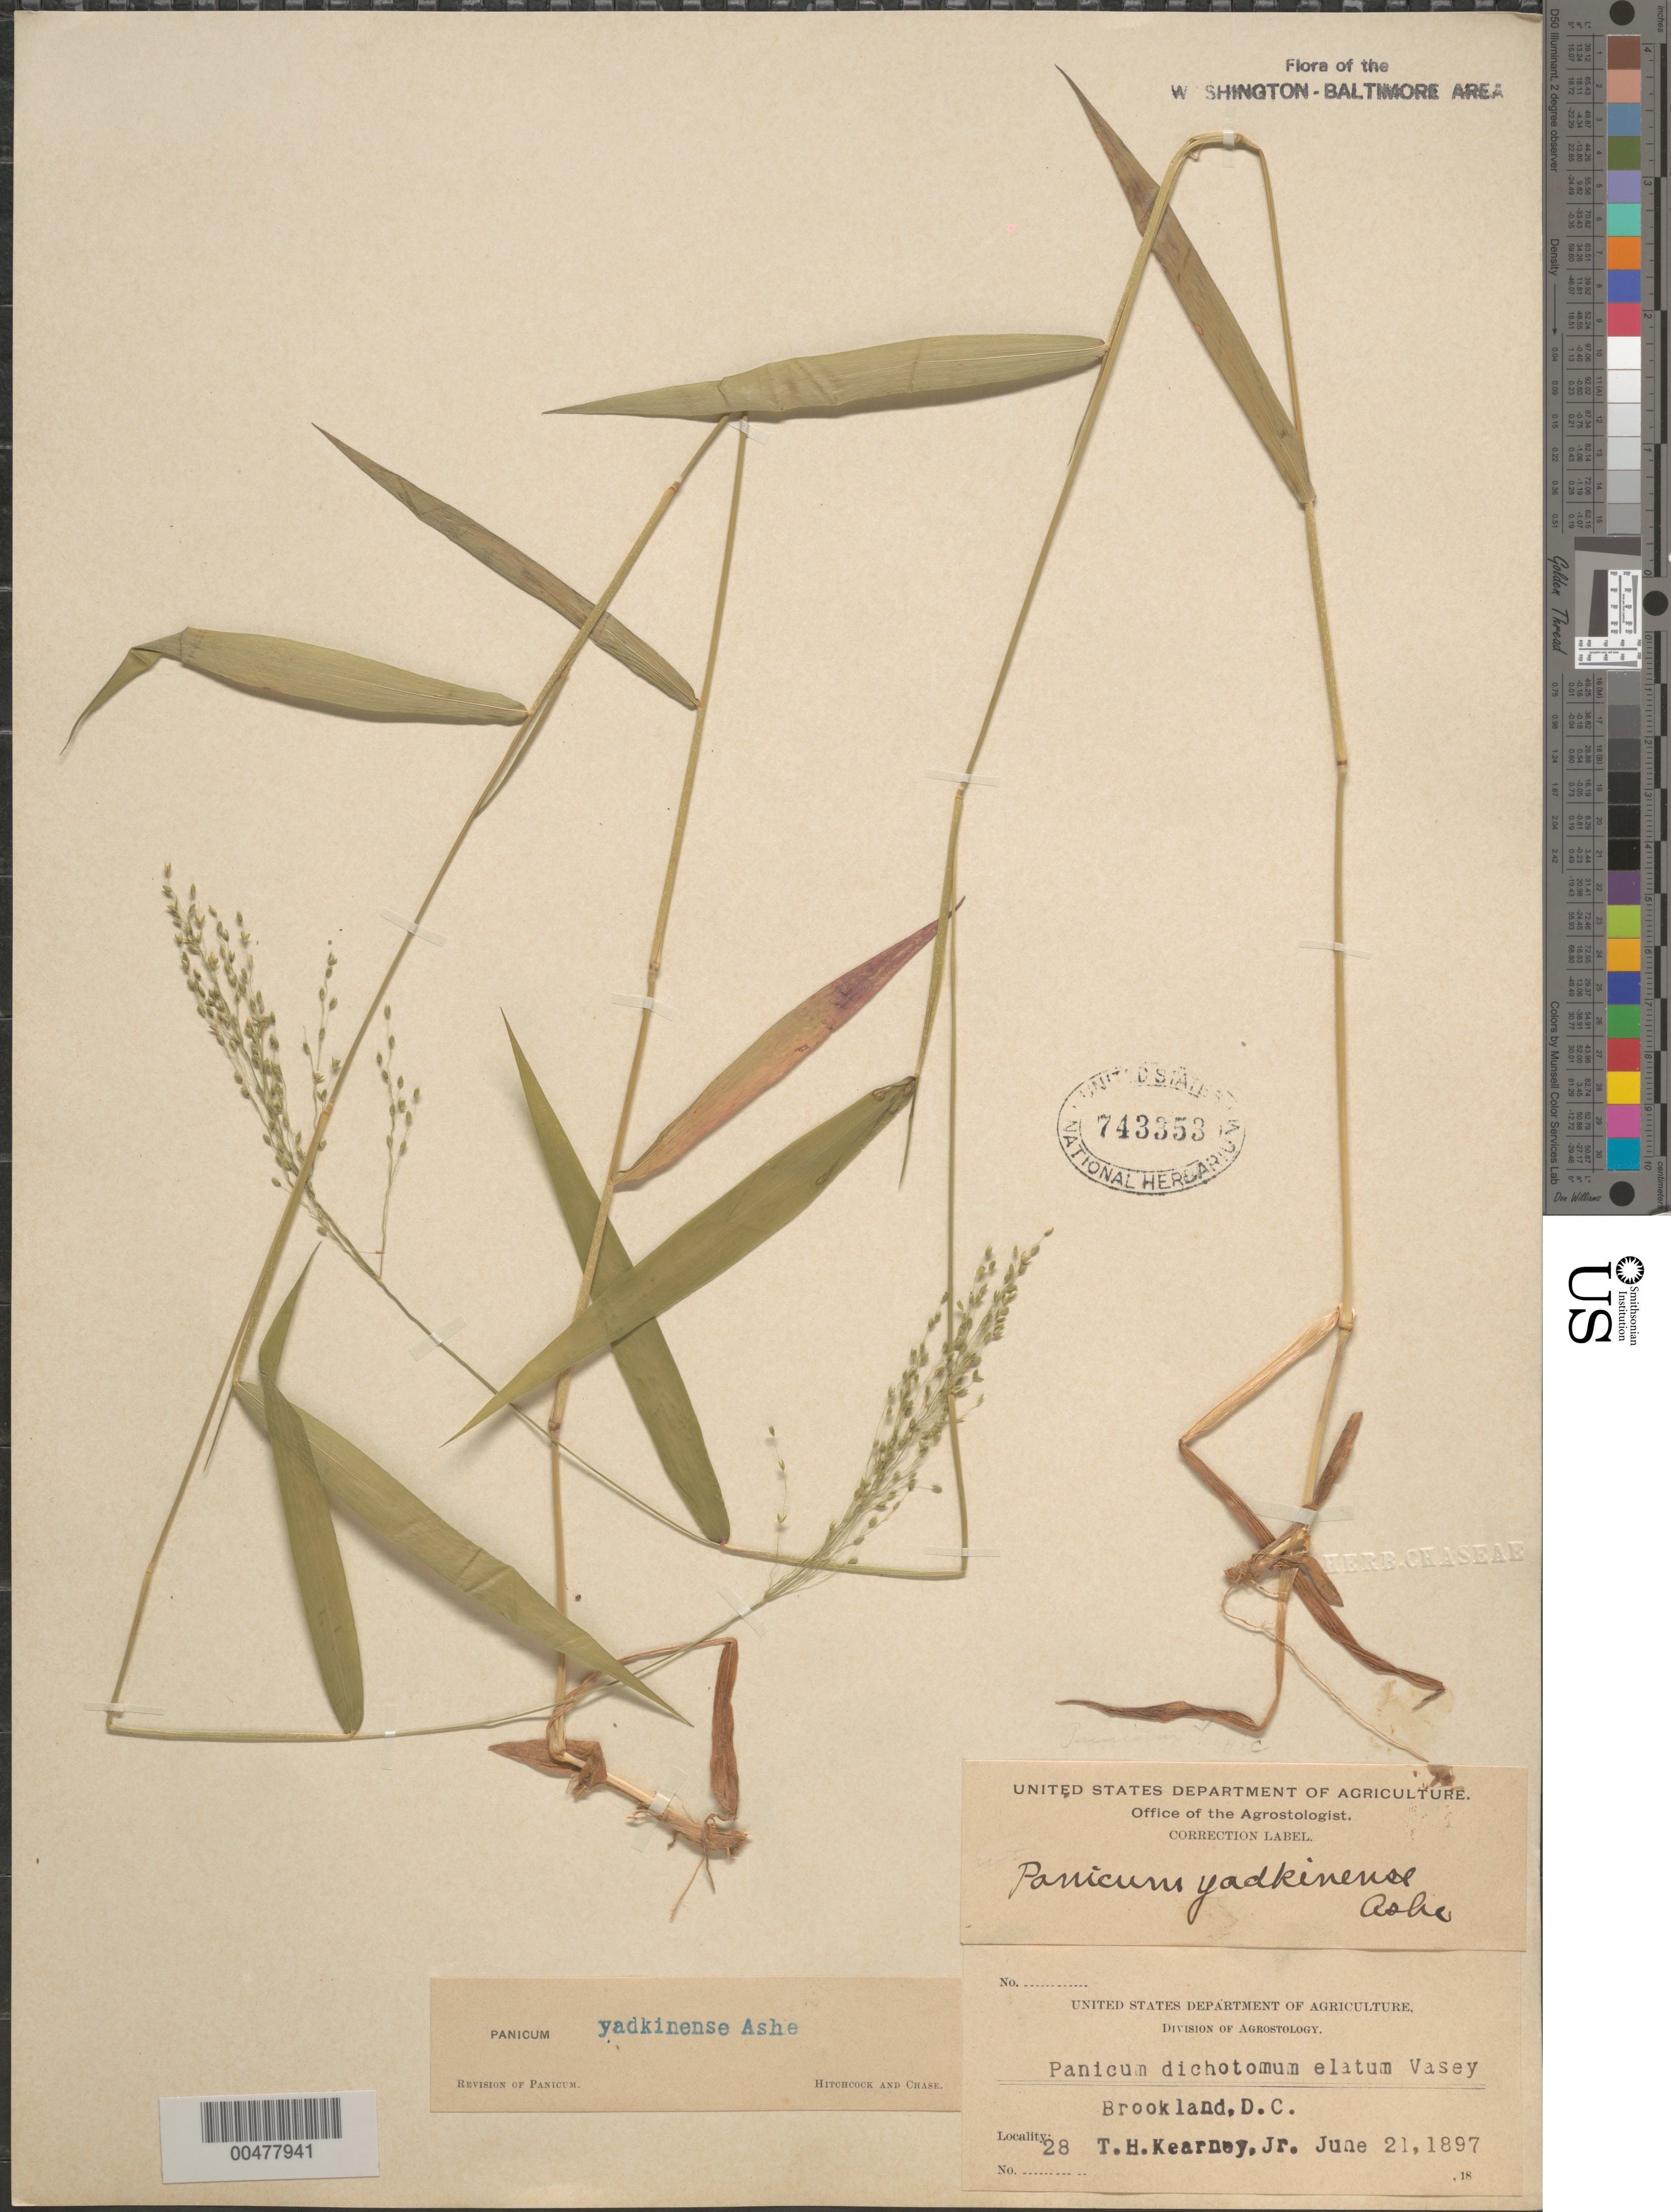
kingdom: Plantae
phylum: Tracheophyta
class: Liliopsida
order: Poales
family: Poaceae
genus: Dichanthelium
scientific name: Dichanthelium dichotomum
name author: (L.) Gould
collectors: T. H. Kearney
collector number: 28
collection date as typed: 21 Jun 1897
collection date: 1897-06-21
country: United States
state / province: District of Columbia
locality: Brookland, DC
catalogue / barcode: US 743353